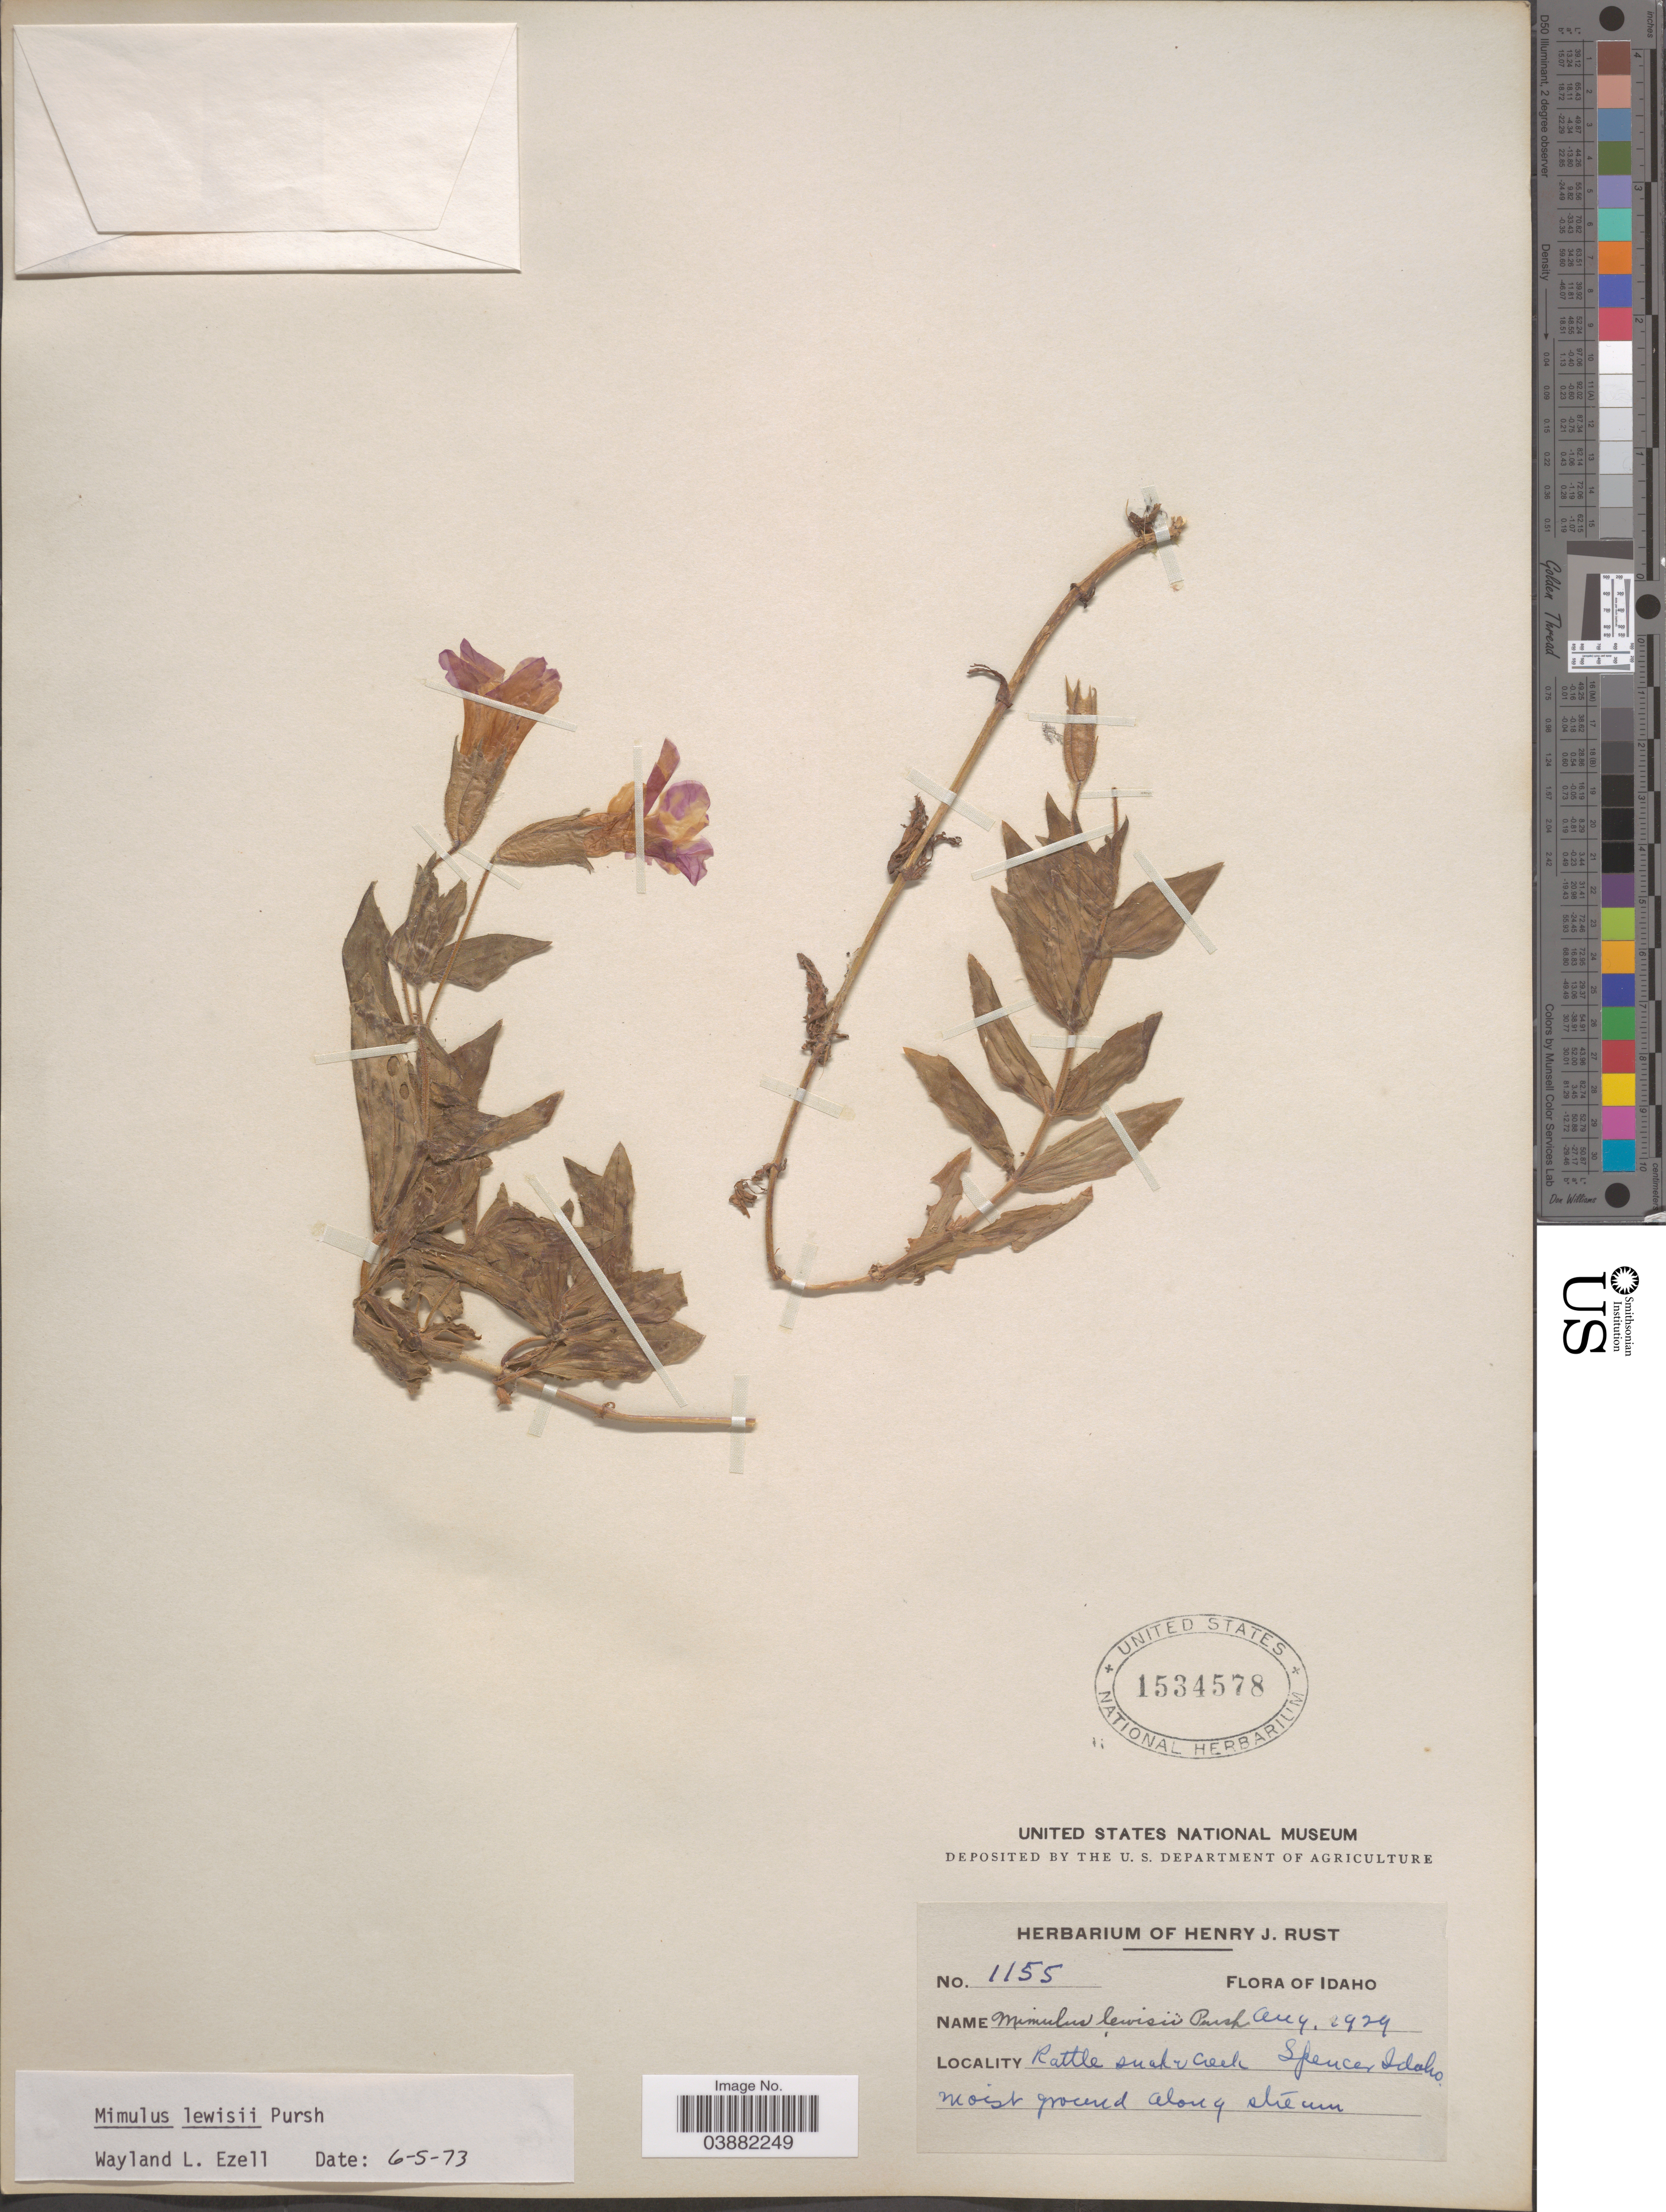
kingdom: Plantae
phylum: Tracheophyta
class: Magnoliopsida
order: Lamiales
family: Phrymaceae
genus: Mimulus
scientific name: Mimulus lewisii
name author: Pursh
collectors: ex herb. Henry J. Rust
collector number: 1155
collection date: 1929-08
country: United States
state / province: Idaho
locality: Rattle snake Creek Spencer.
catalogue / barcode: US 1534578